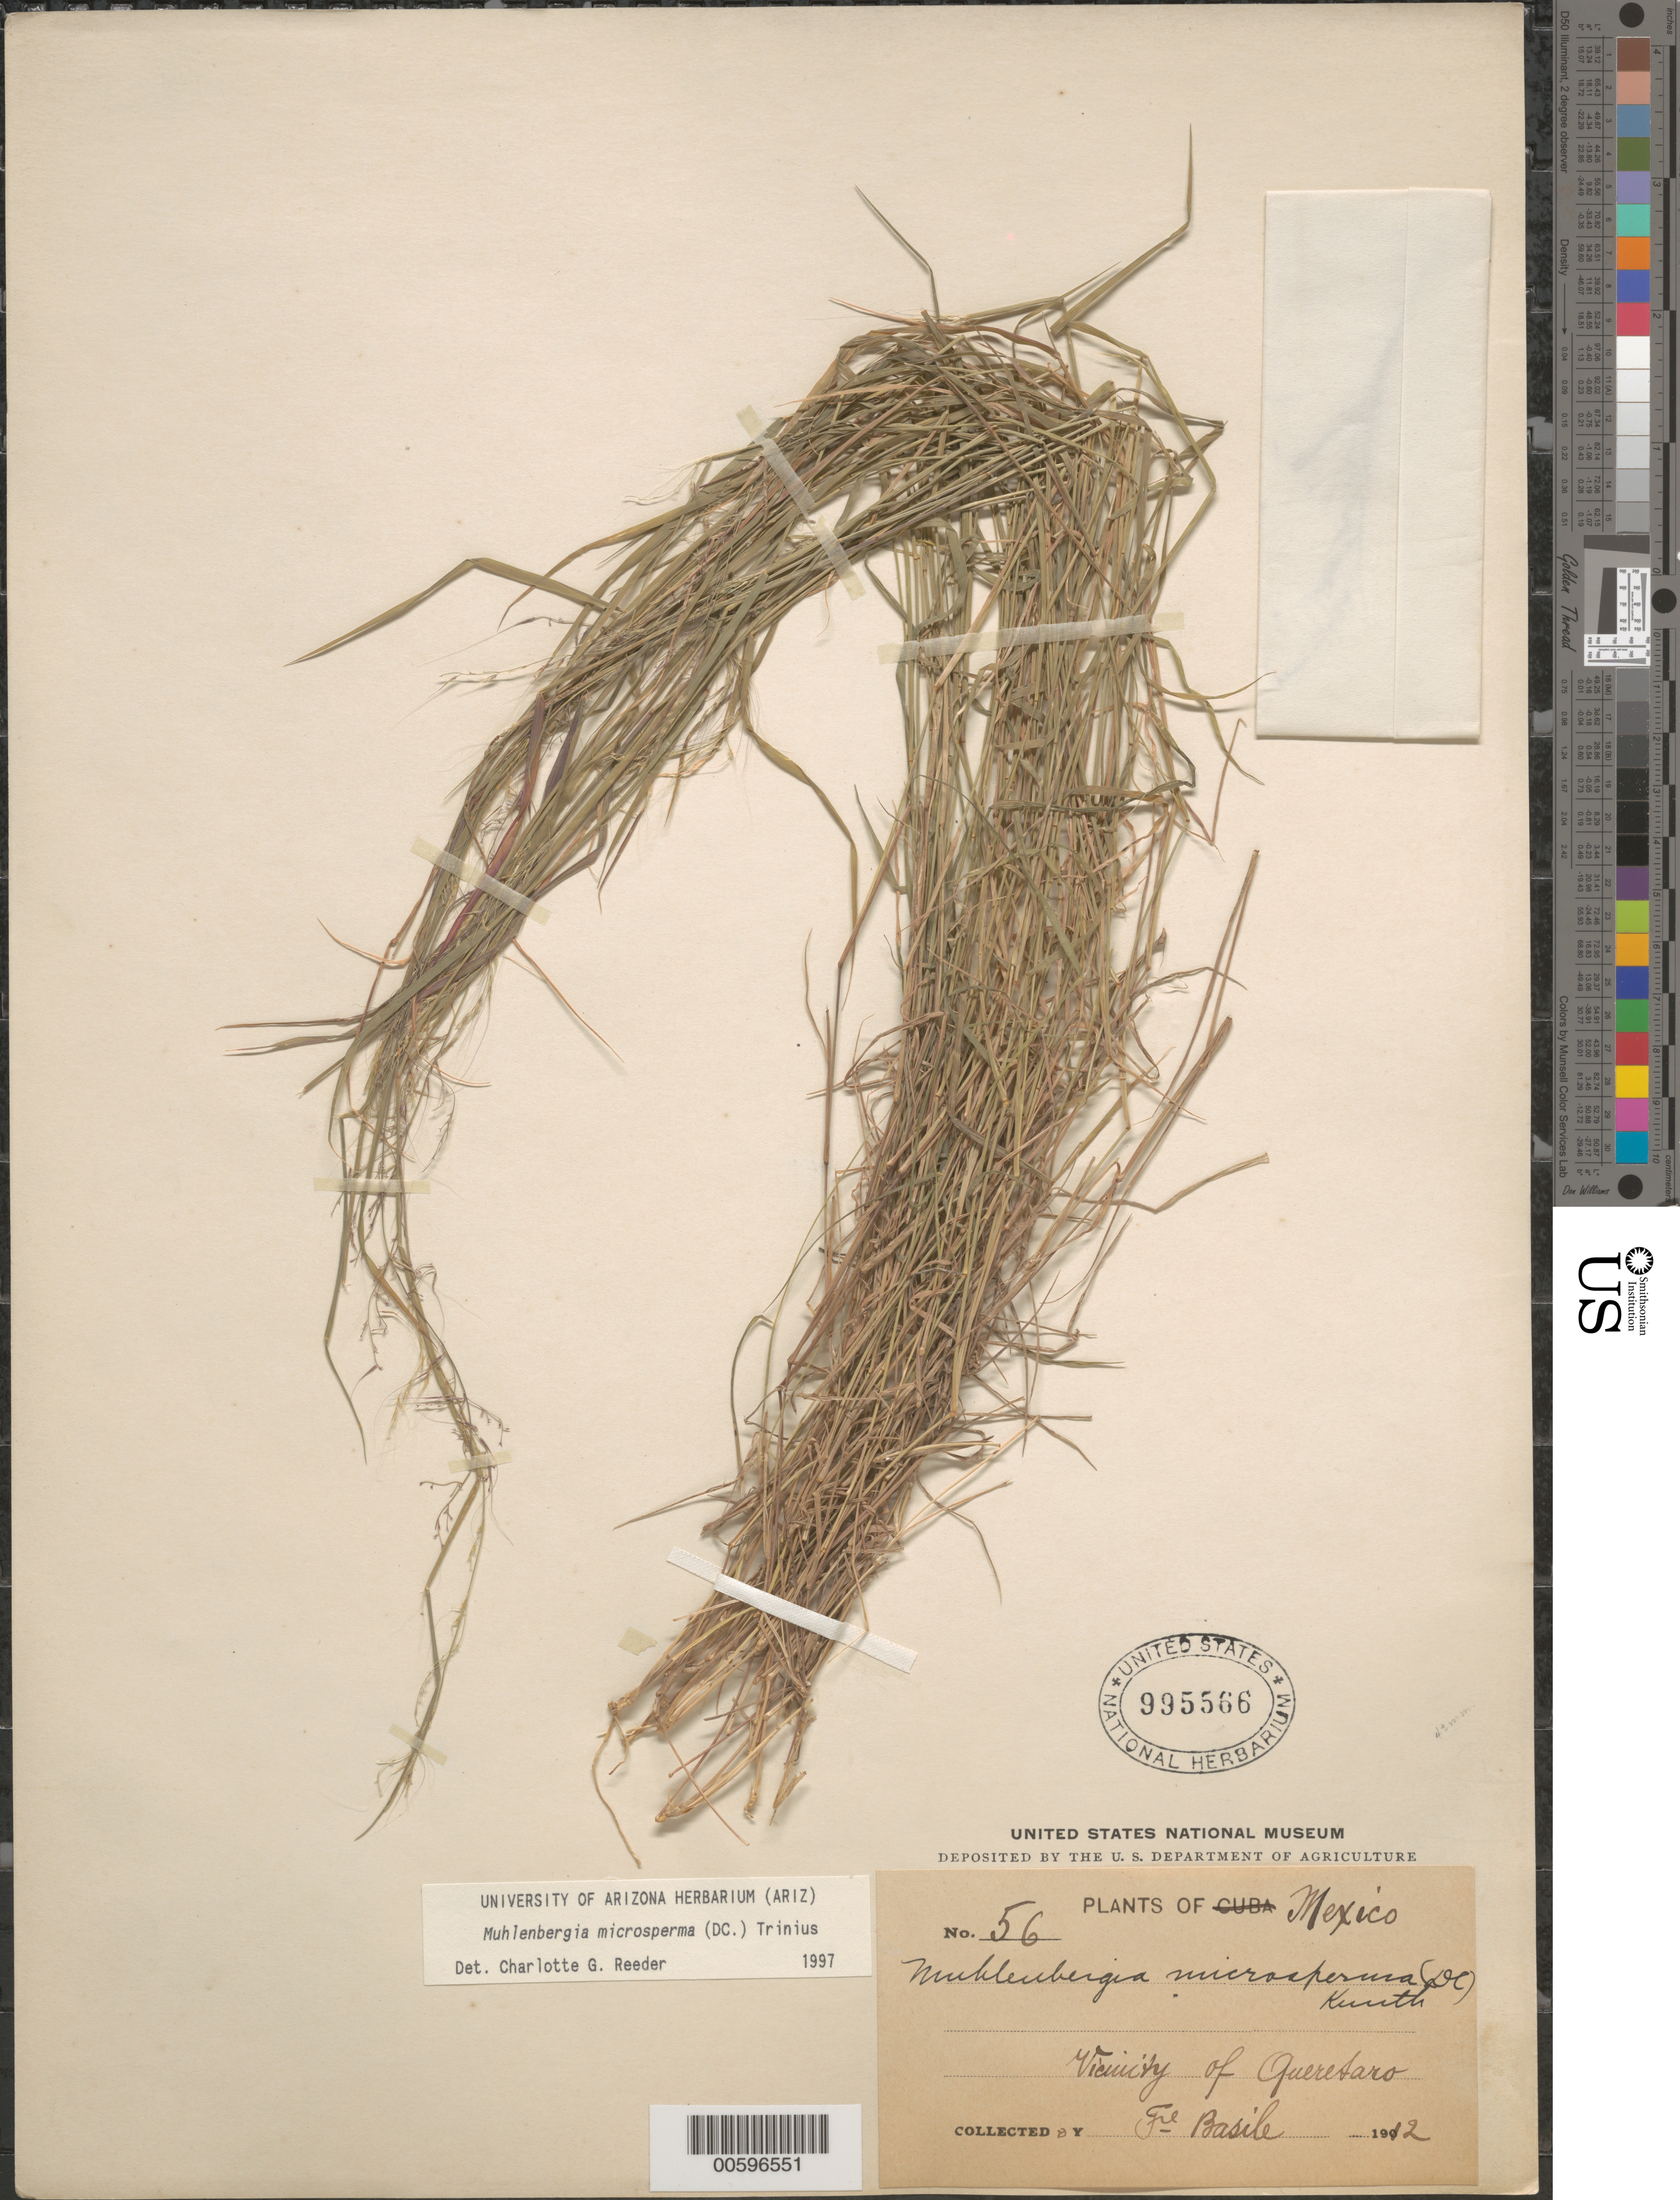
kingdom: Plantae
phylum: Tracheophyta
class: Liliopsida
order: Poales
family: Poaceae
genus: Muhlenbergia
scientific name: Muhlenbergia microsperma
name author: (DC.) Kunth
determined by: Reeder, C. G., (ARIZ)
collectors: Bro. Basile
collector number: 56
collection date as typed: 0 1912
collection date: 1912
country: Mexico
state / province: Querétaro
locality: Vicinity of Querétaro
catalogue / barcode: US 995566